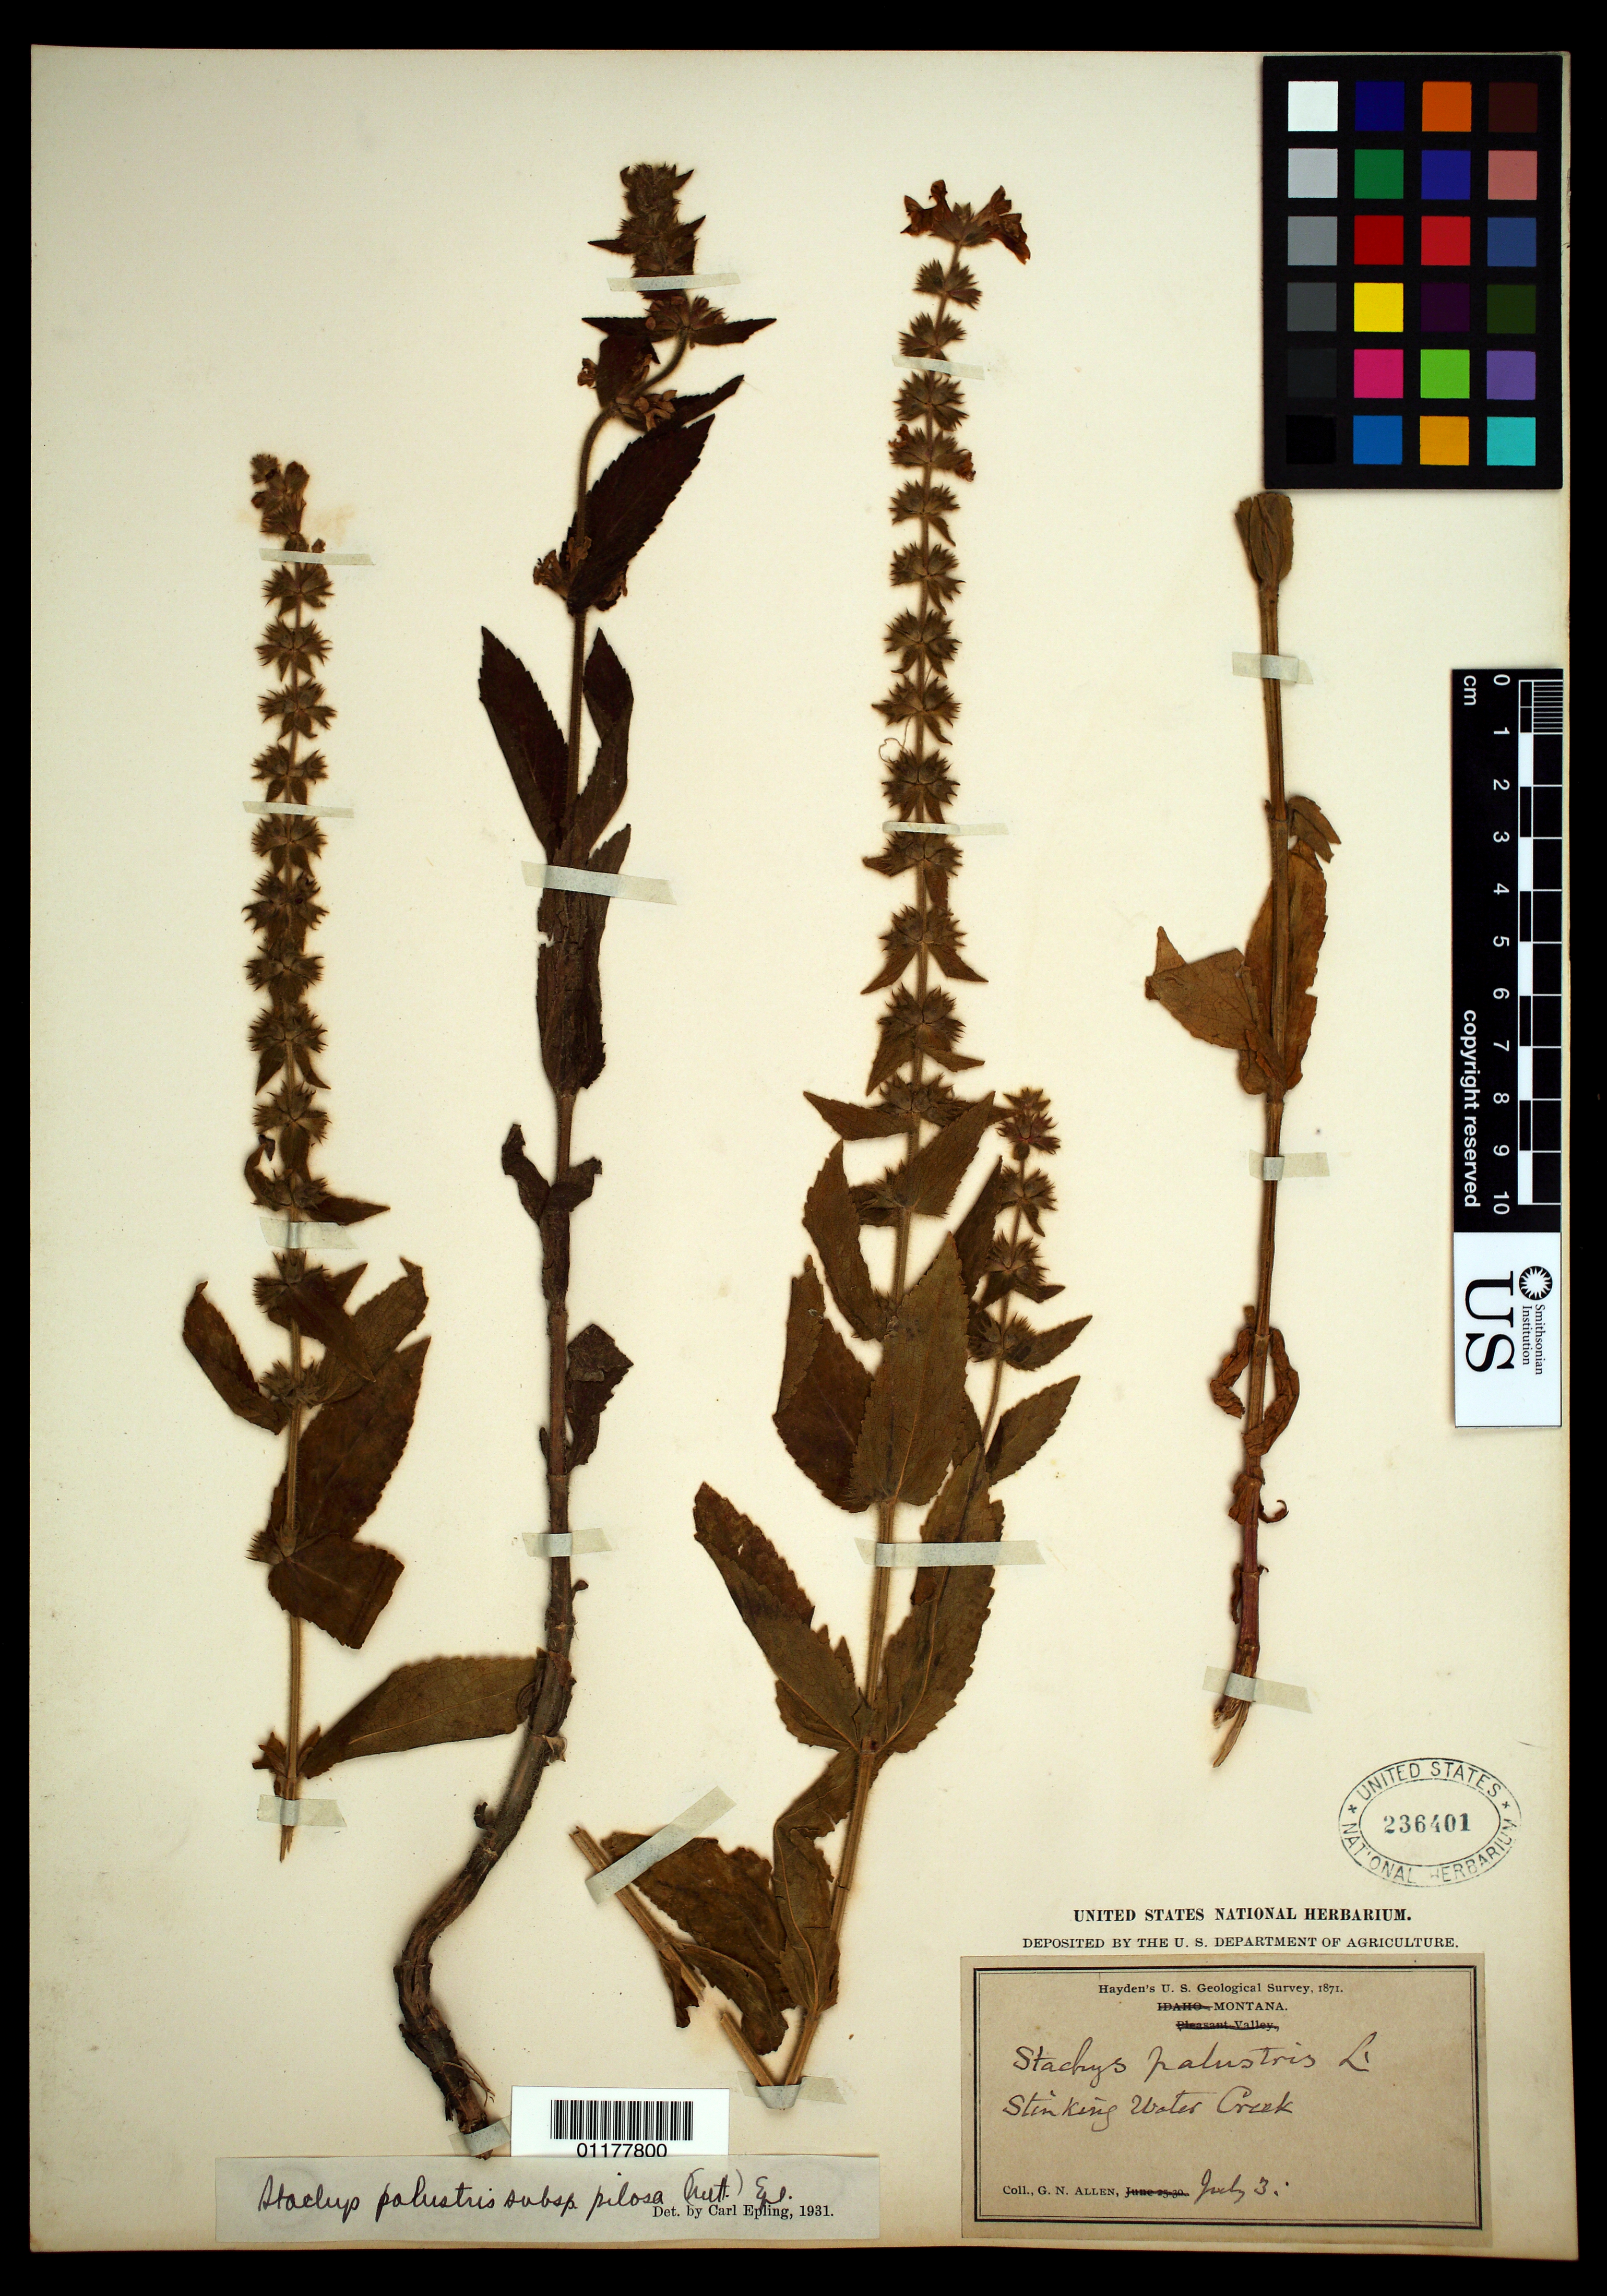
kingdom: Plantae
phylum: Tracheophyta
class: Magnoliopsida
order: Lamiales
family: Lamiaceae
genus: Stachys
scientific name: Stachys palustris subsp. pilosa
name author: Nutt.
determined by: Epling, C. C.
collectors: G. N. Allen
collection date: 1871-07-03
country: United States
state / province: Montana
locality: Stinking Water Creek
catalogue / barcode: US 236401